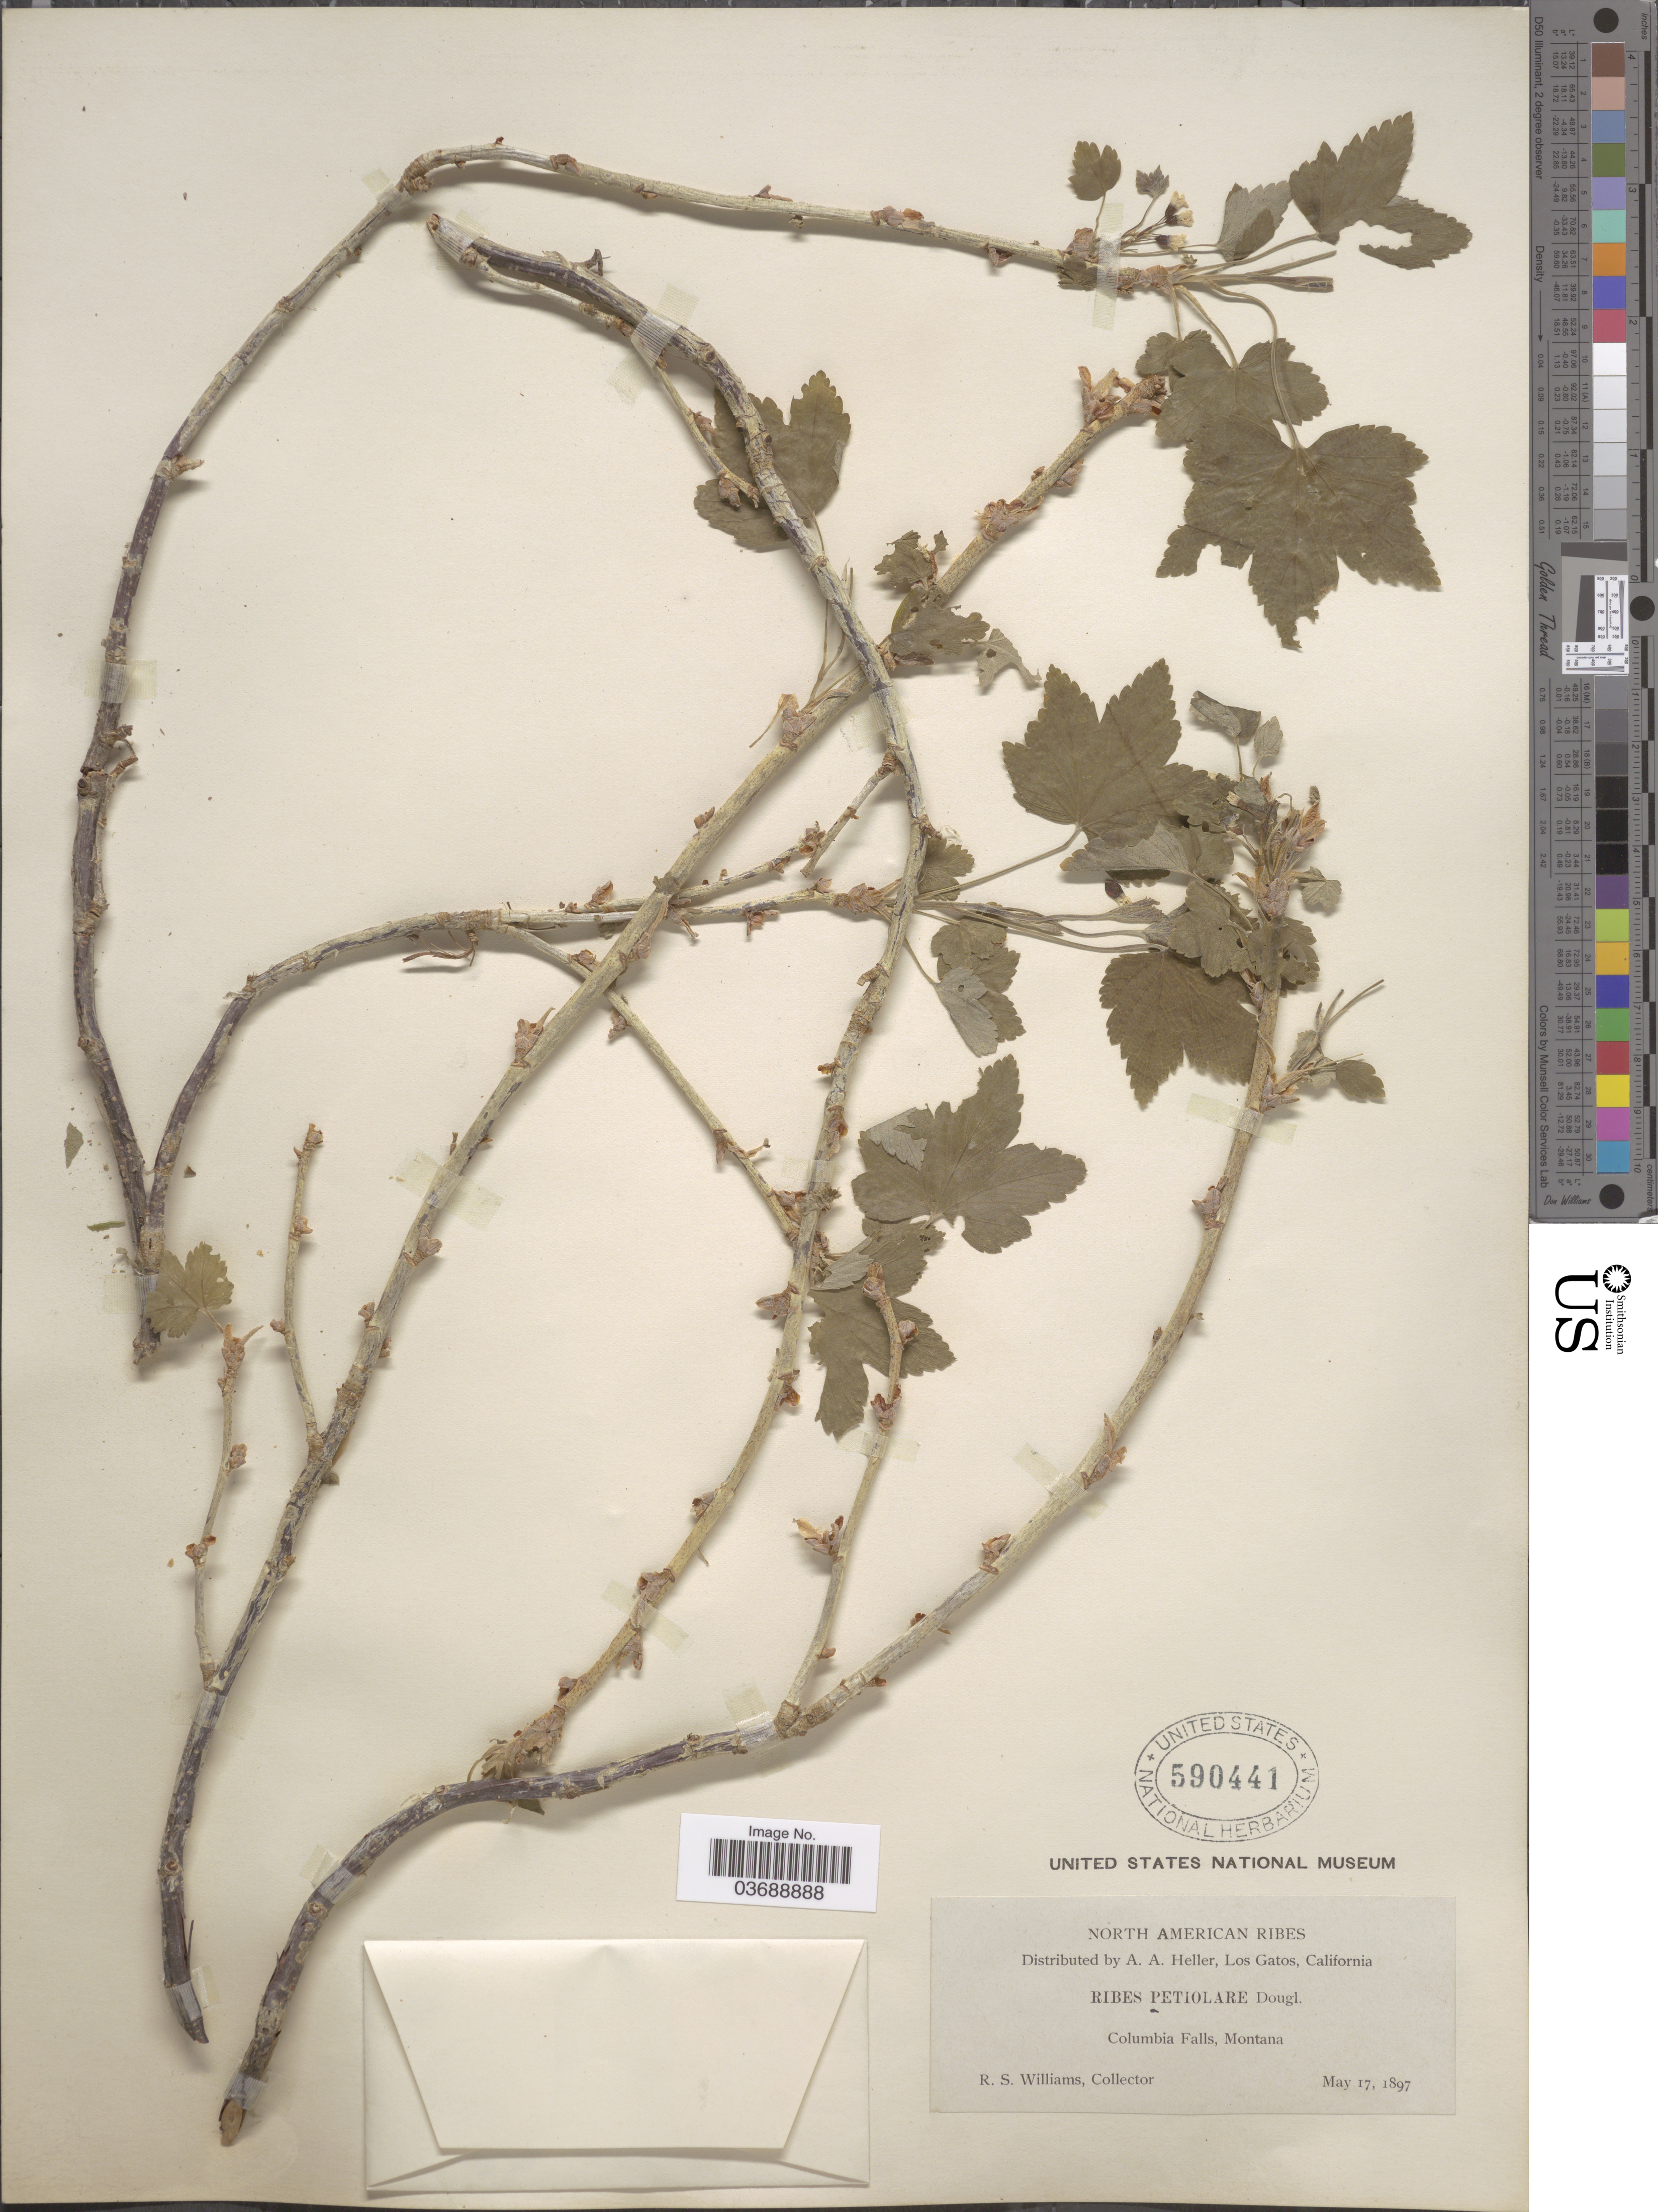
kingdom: Plantae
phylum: Tracheophyta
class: Magnoliopsida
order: Saxifragales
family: Grossulariaceae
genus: Ribes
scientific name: Ribes petiolare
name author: Douglas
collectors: R. S. Williams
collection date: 1897-05-17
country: United States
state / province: Montana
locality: Columbia Falls.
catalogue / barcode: US 590441